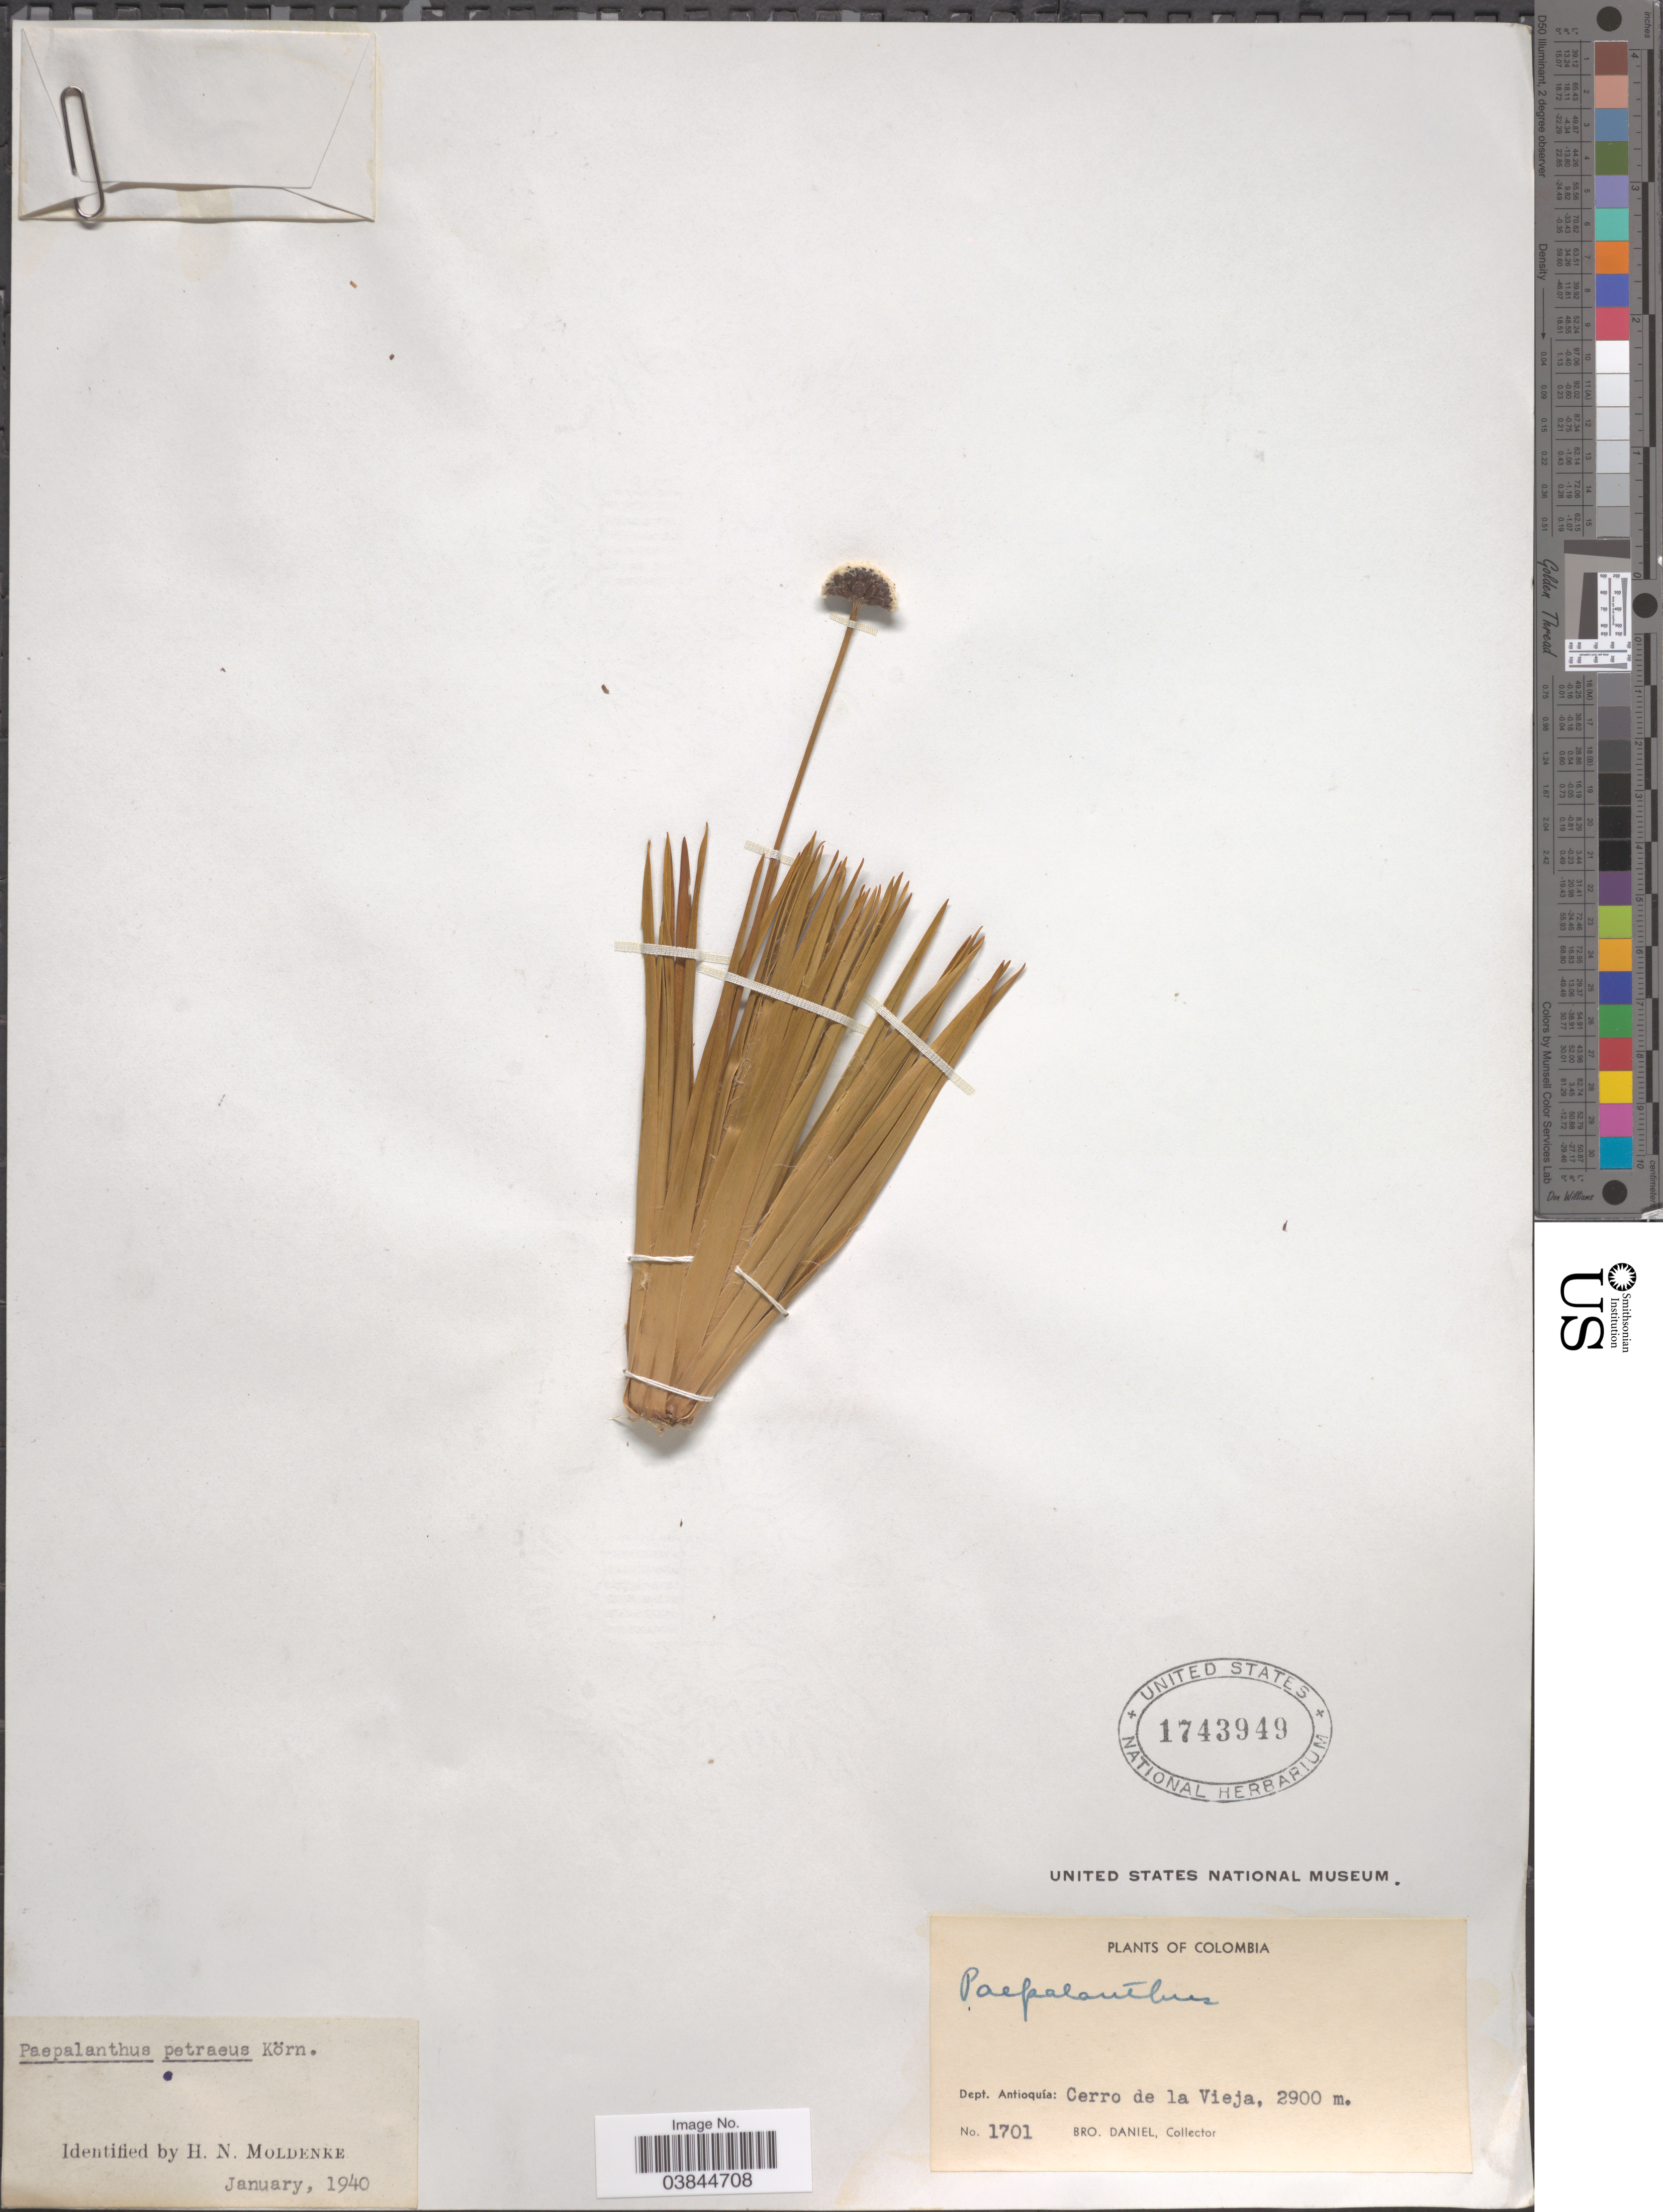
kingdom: Plantae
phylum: Tracheophyta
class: Liliopsida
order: Poales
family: Eriocaulaceae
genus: Paepalanthus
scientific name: Paepalanthus ensifolius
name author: (Kunth) Kunth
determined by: Sauthier, Laura Jeanne, (SPF), Universidade de Sao Paulo (BRAZIL)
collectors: Bro. Daniel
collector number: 1701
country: Colombia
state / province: Antioquia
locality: Dept. Antioquia: Cerro de la Vieja.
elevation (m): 2900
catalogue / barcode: US 1743949